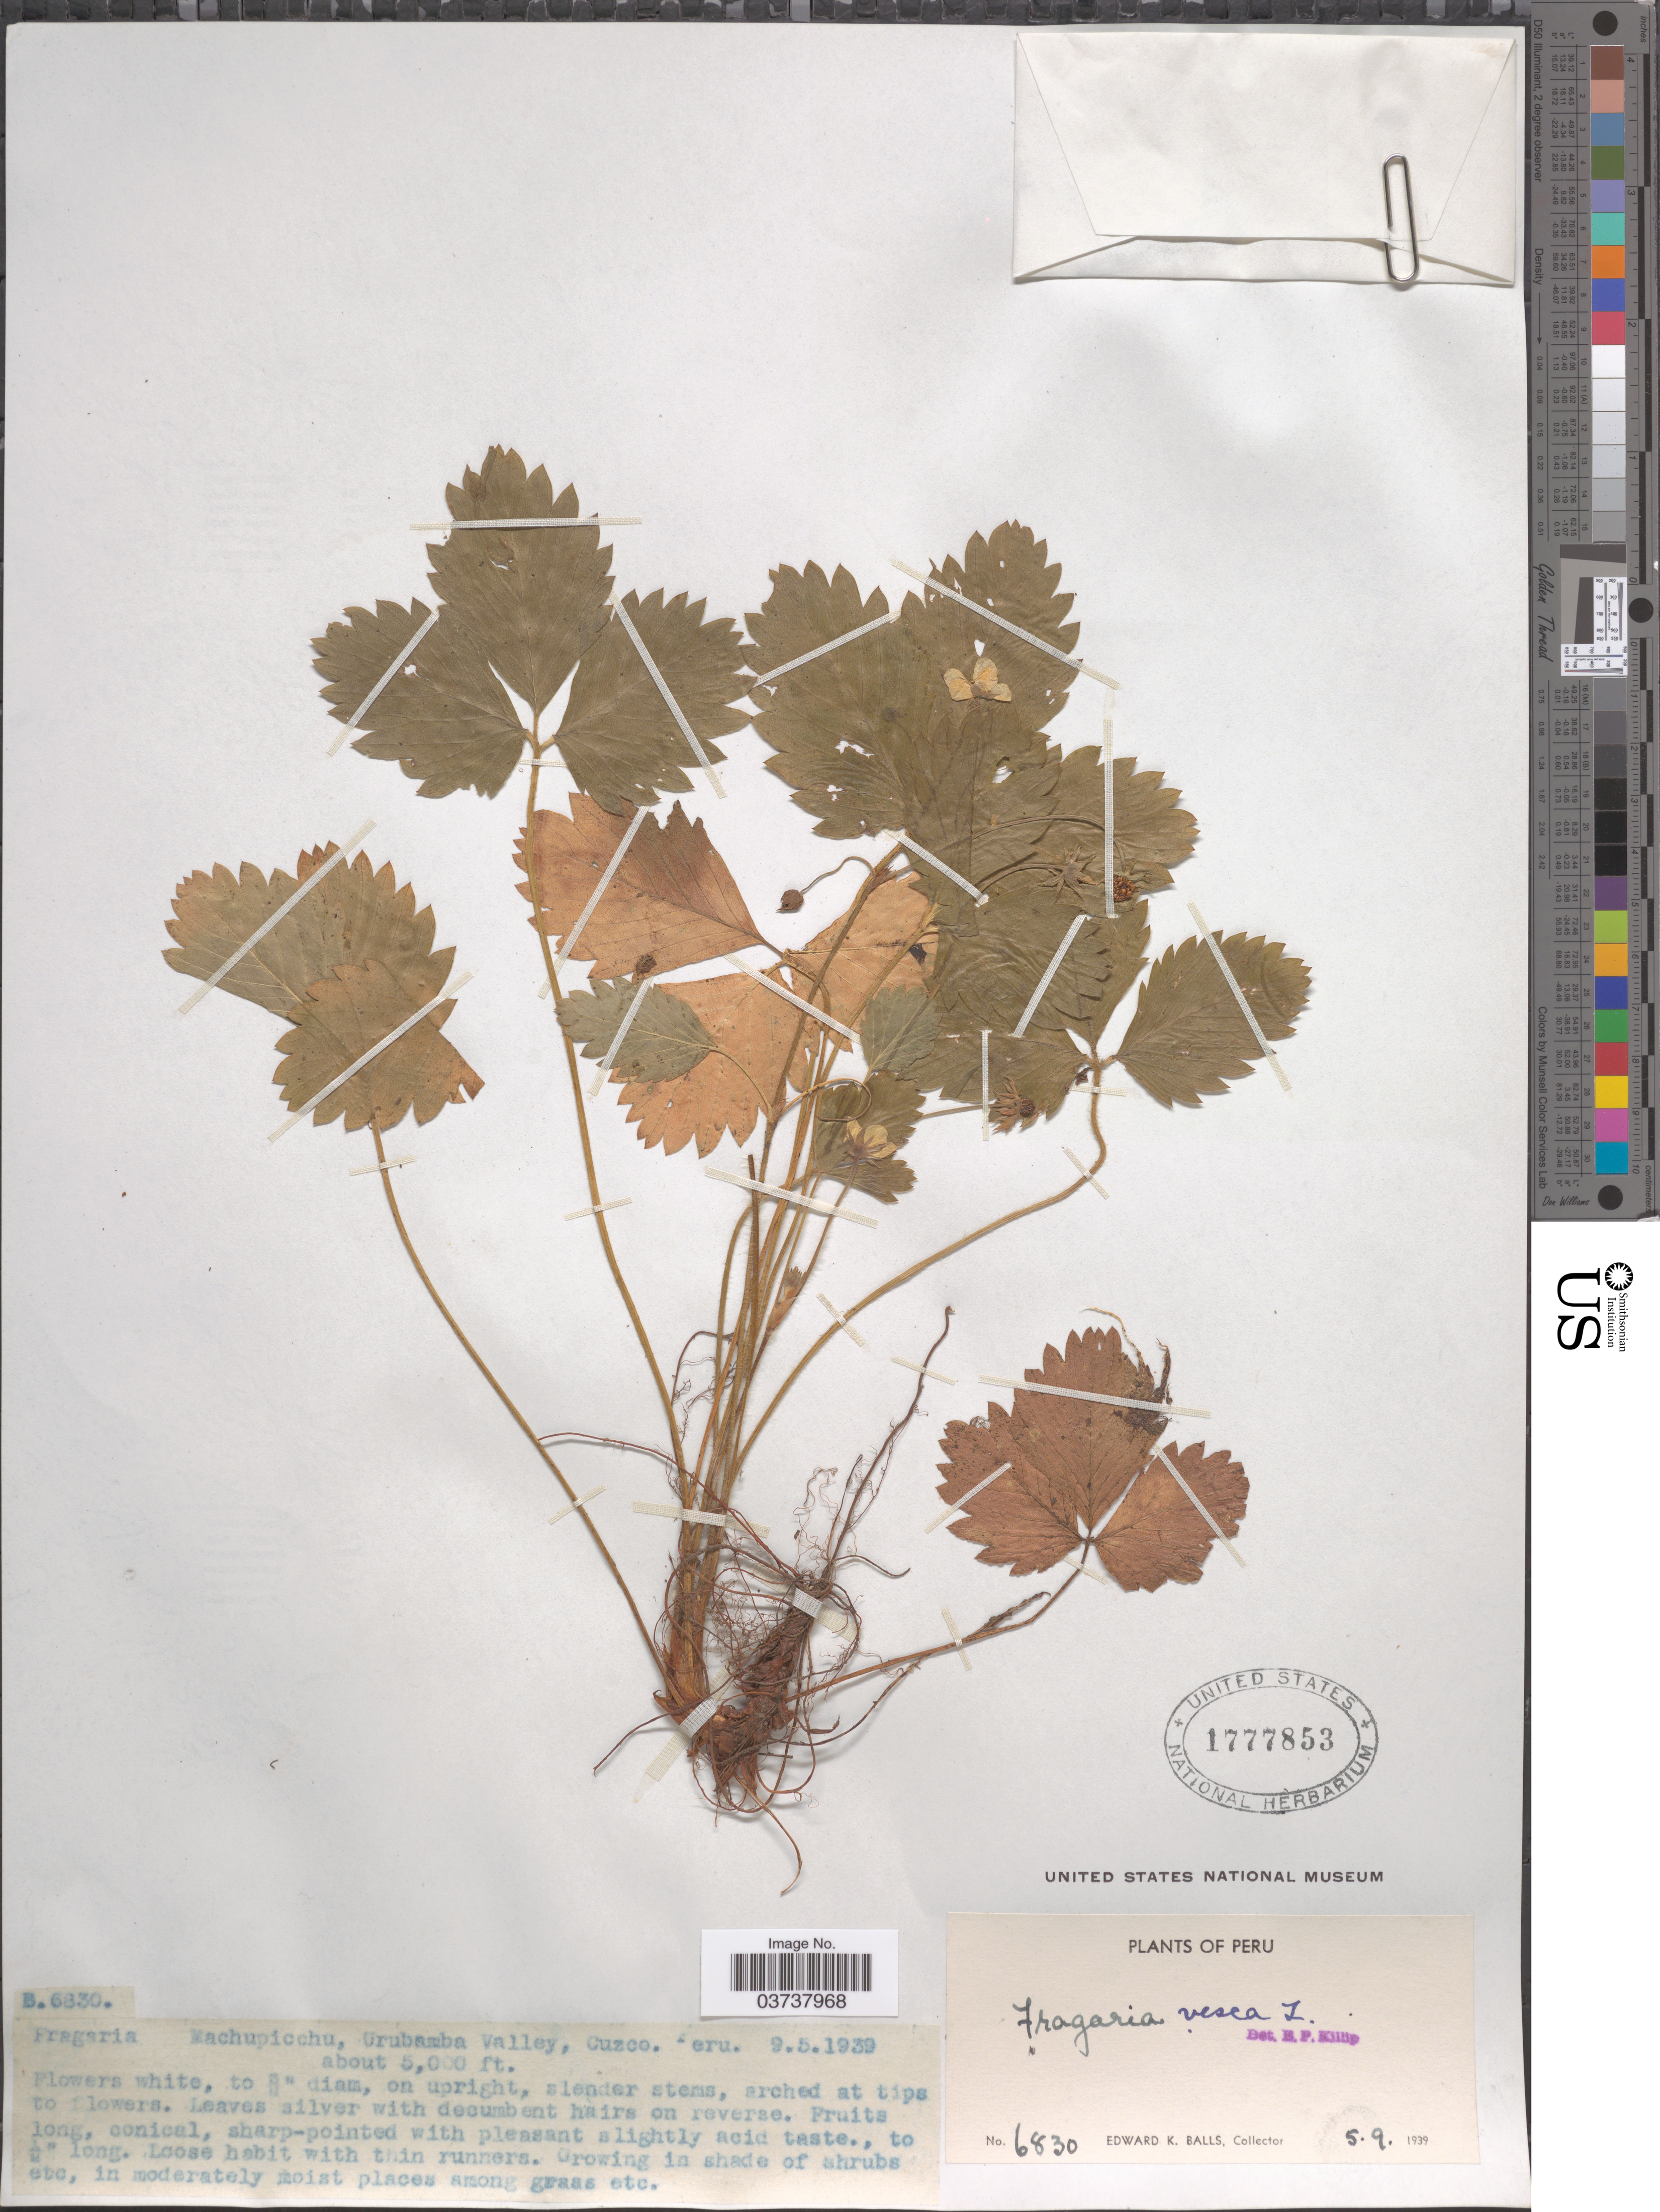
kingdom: Plantae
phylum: Tracheophyta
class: Magnoliopsida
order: Rosales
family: Rosaceae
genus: Fragaria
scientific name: Fragaria vesca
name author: L.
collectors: E. K. Balls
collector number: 6830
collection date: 1939-05-09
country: Peru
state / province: Cusco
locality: Machupicchu, Urubamba Valley, Cuzco.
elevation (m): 1524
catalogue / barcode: US 1777853